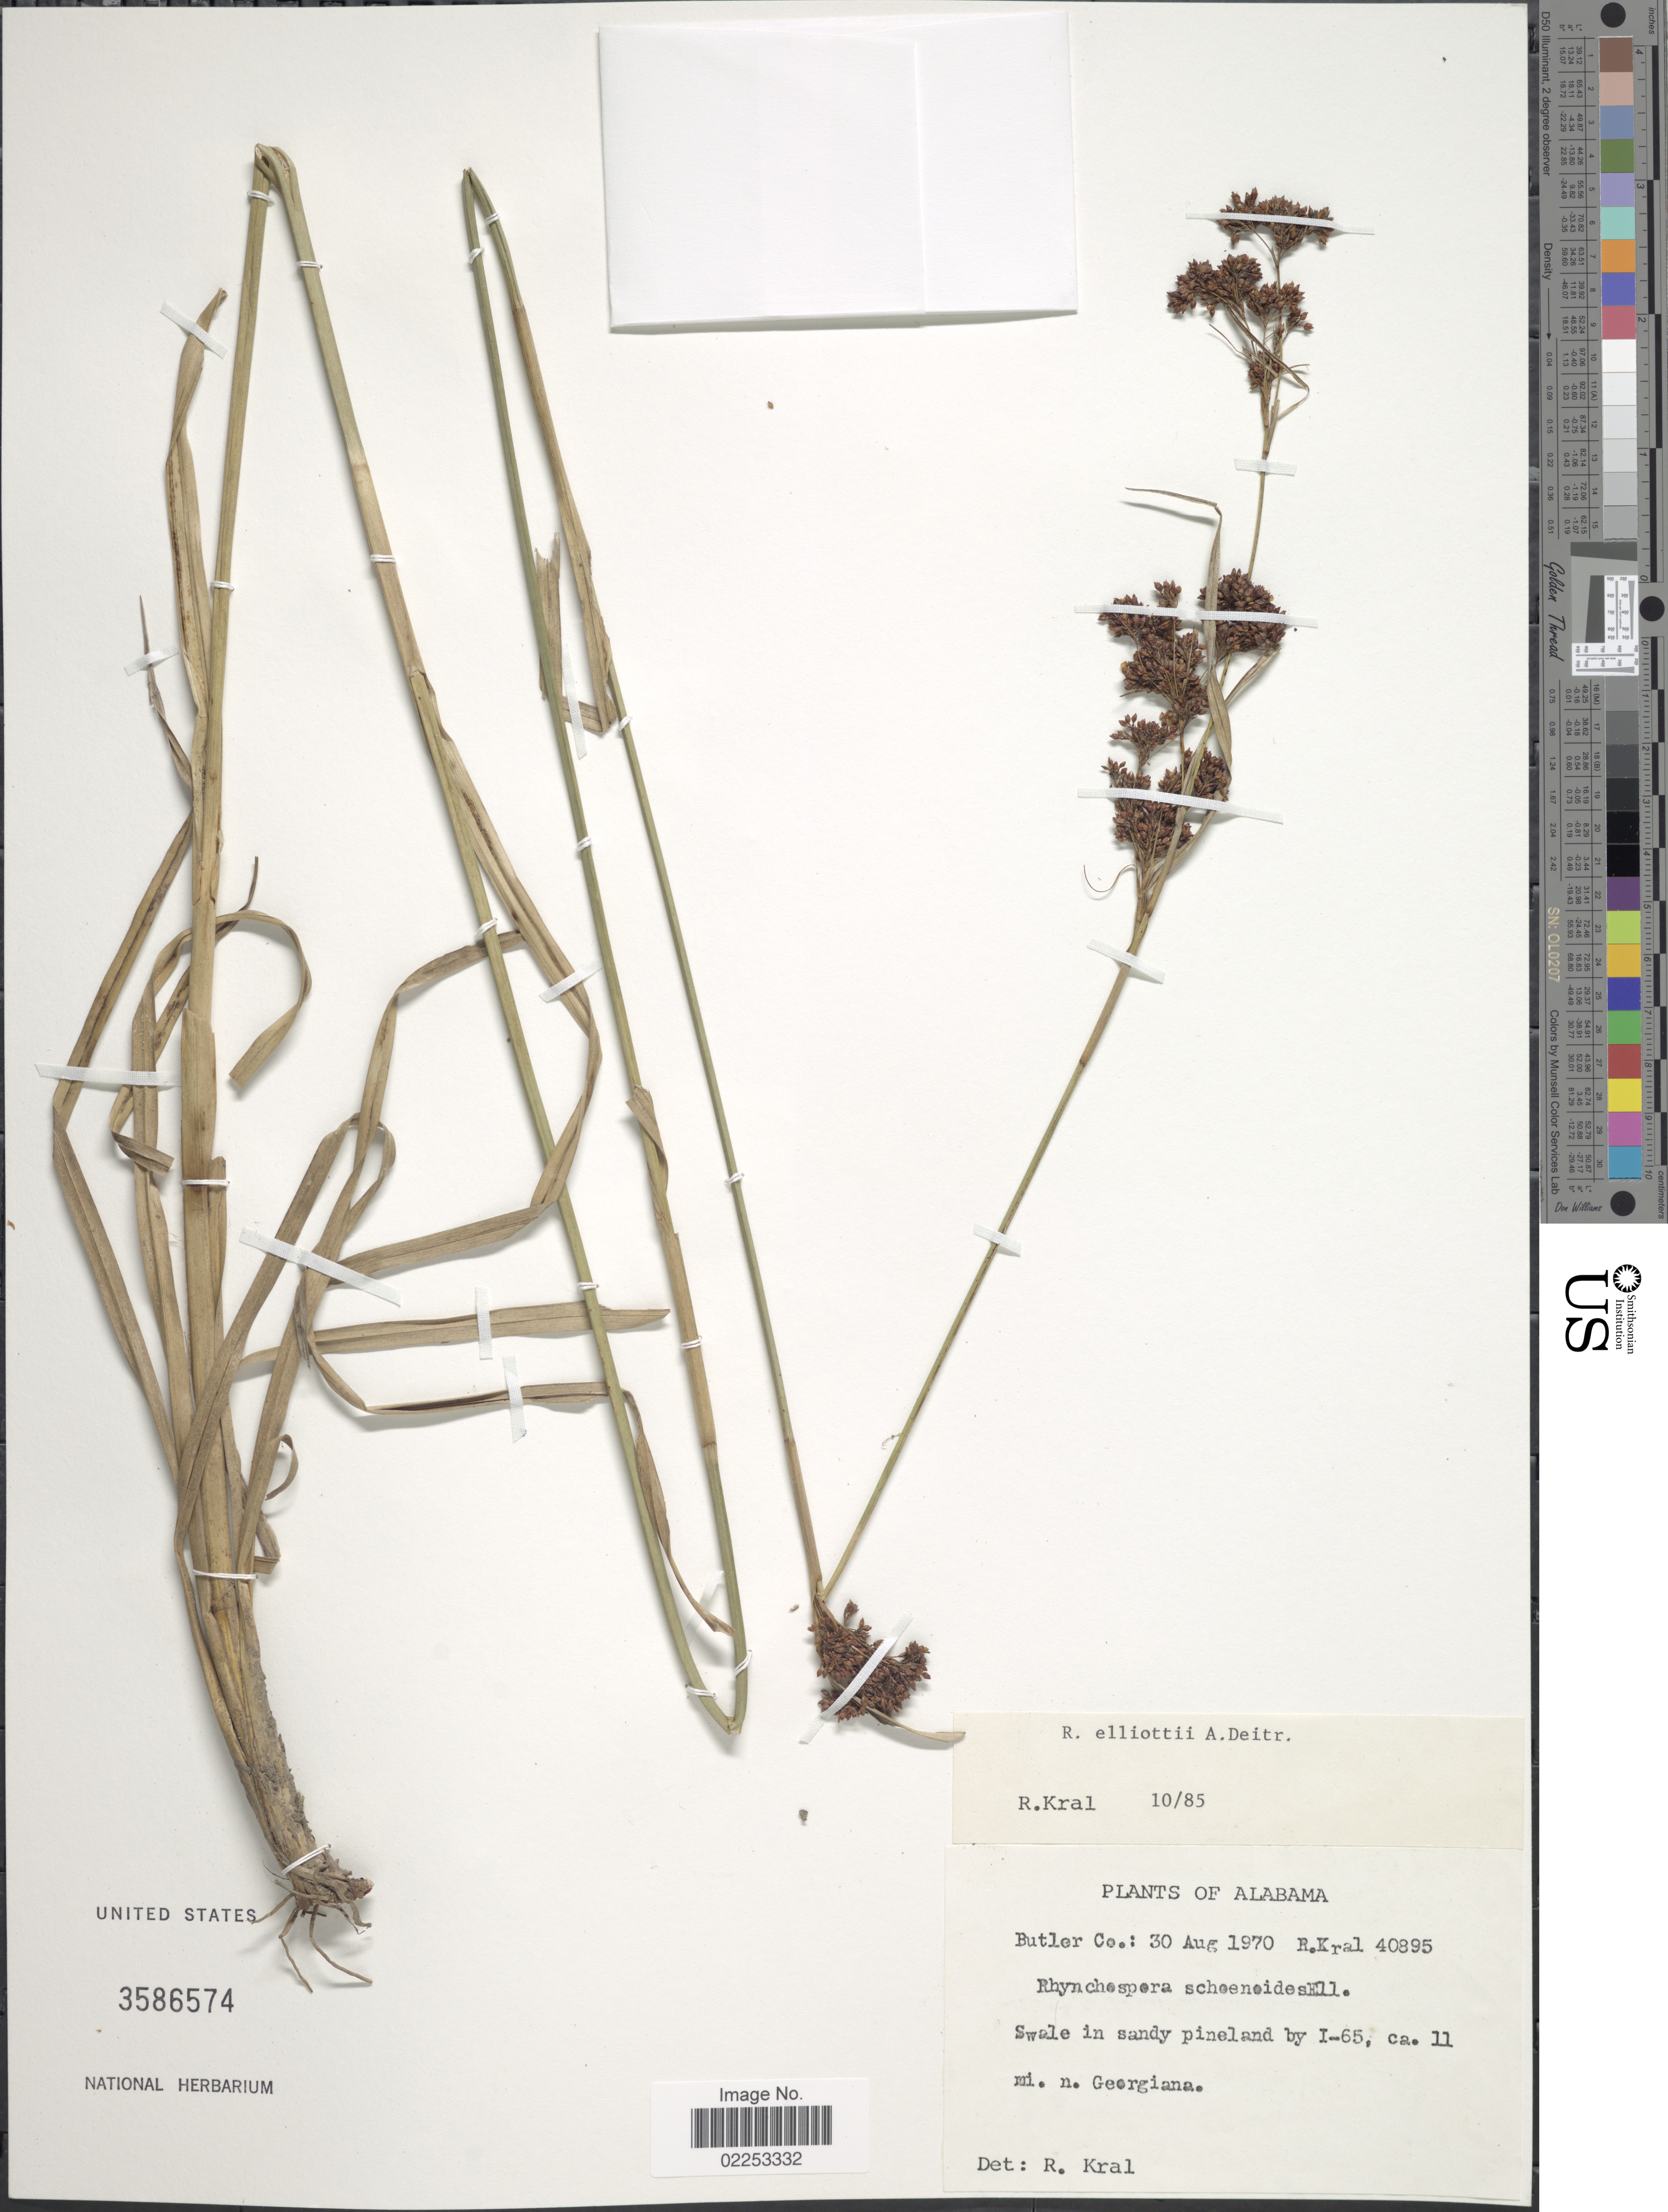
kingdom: Plantae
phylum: Tracheophyta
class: Liliopsida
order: Poales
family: Cyperaceae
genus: Rhynchospora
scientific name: Rhynchospora elliottii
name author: A. Dietr.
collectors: R. Kral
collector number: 40895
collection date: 1970-08-30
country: United States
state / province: Alabama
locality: Butler Co, Swale in sandy pineland by I-65, ca 11 mi. n. Georgiana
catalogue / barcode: US 3586574